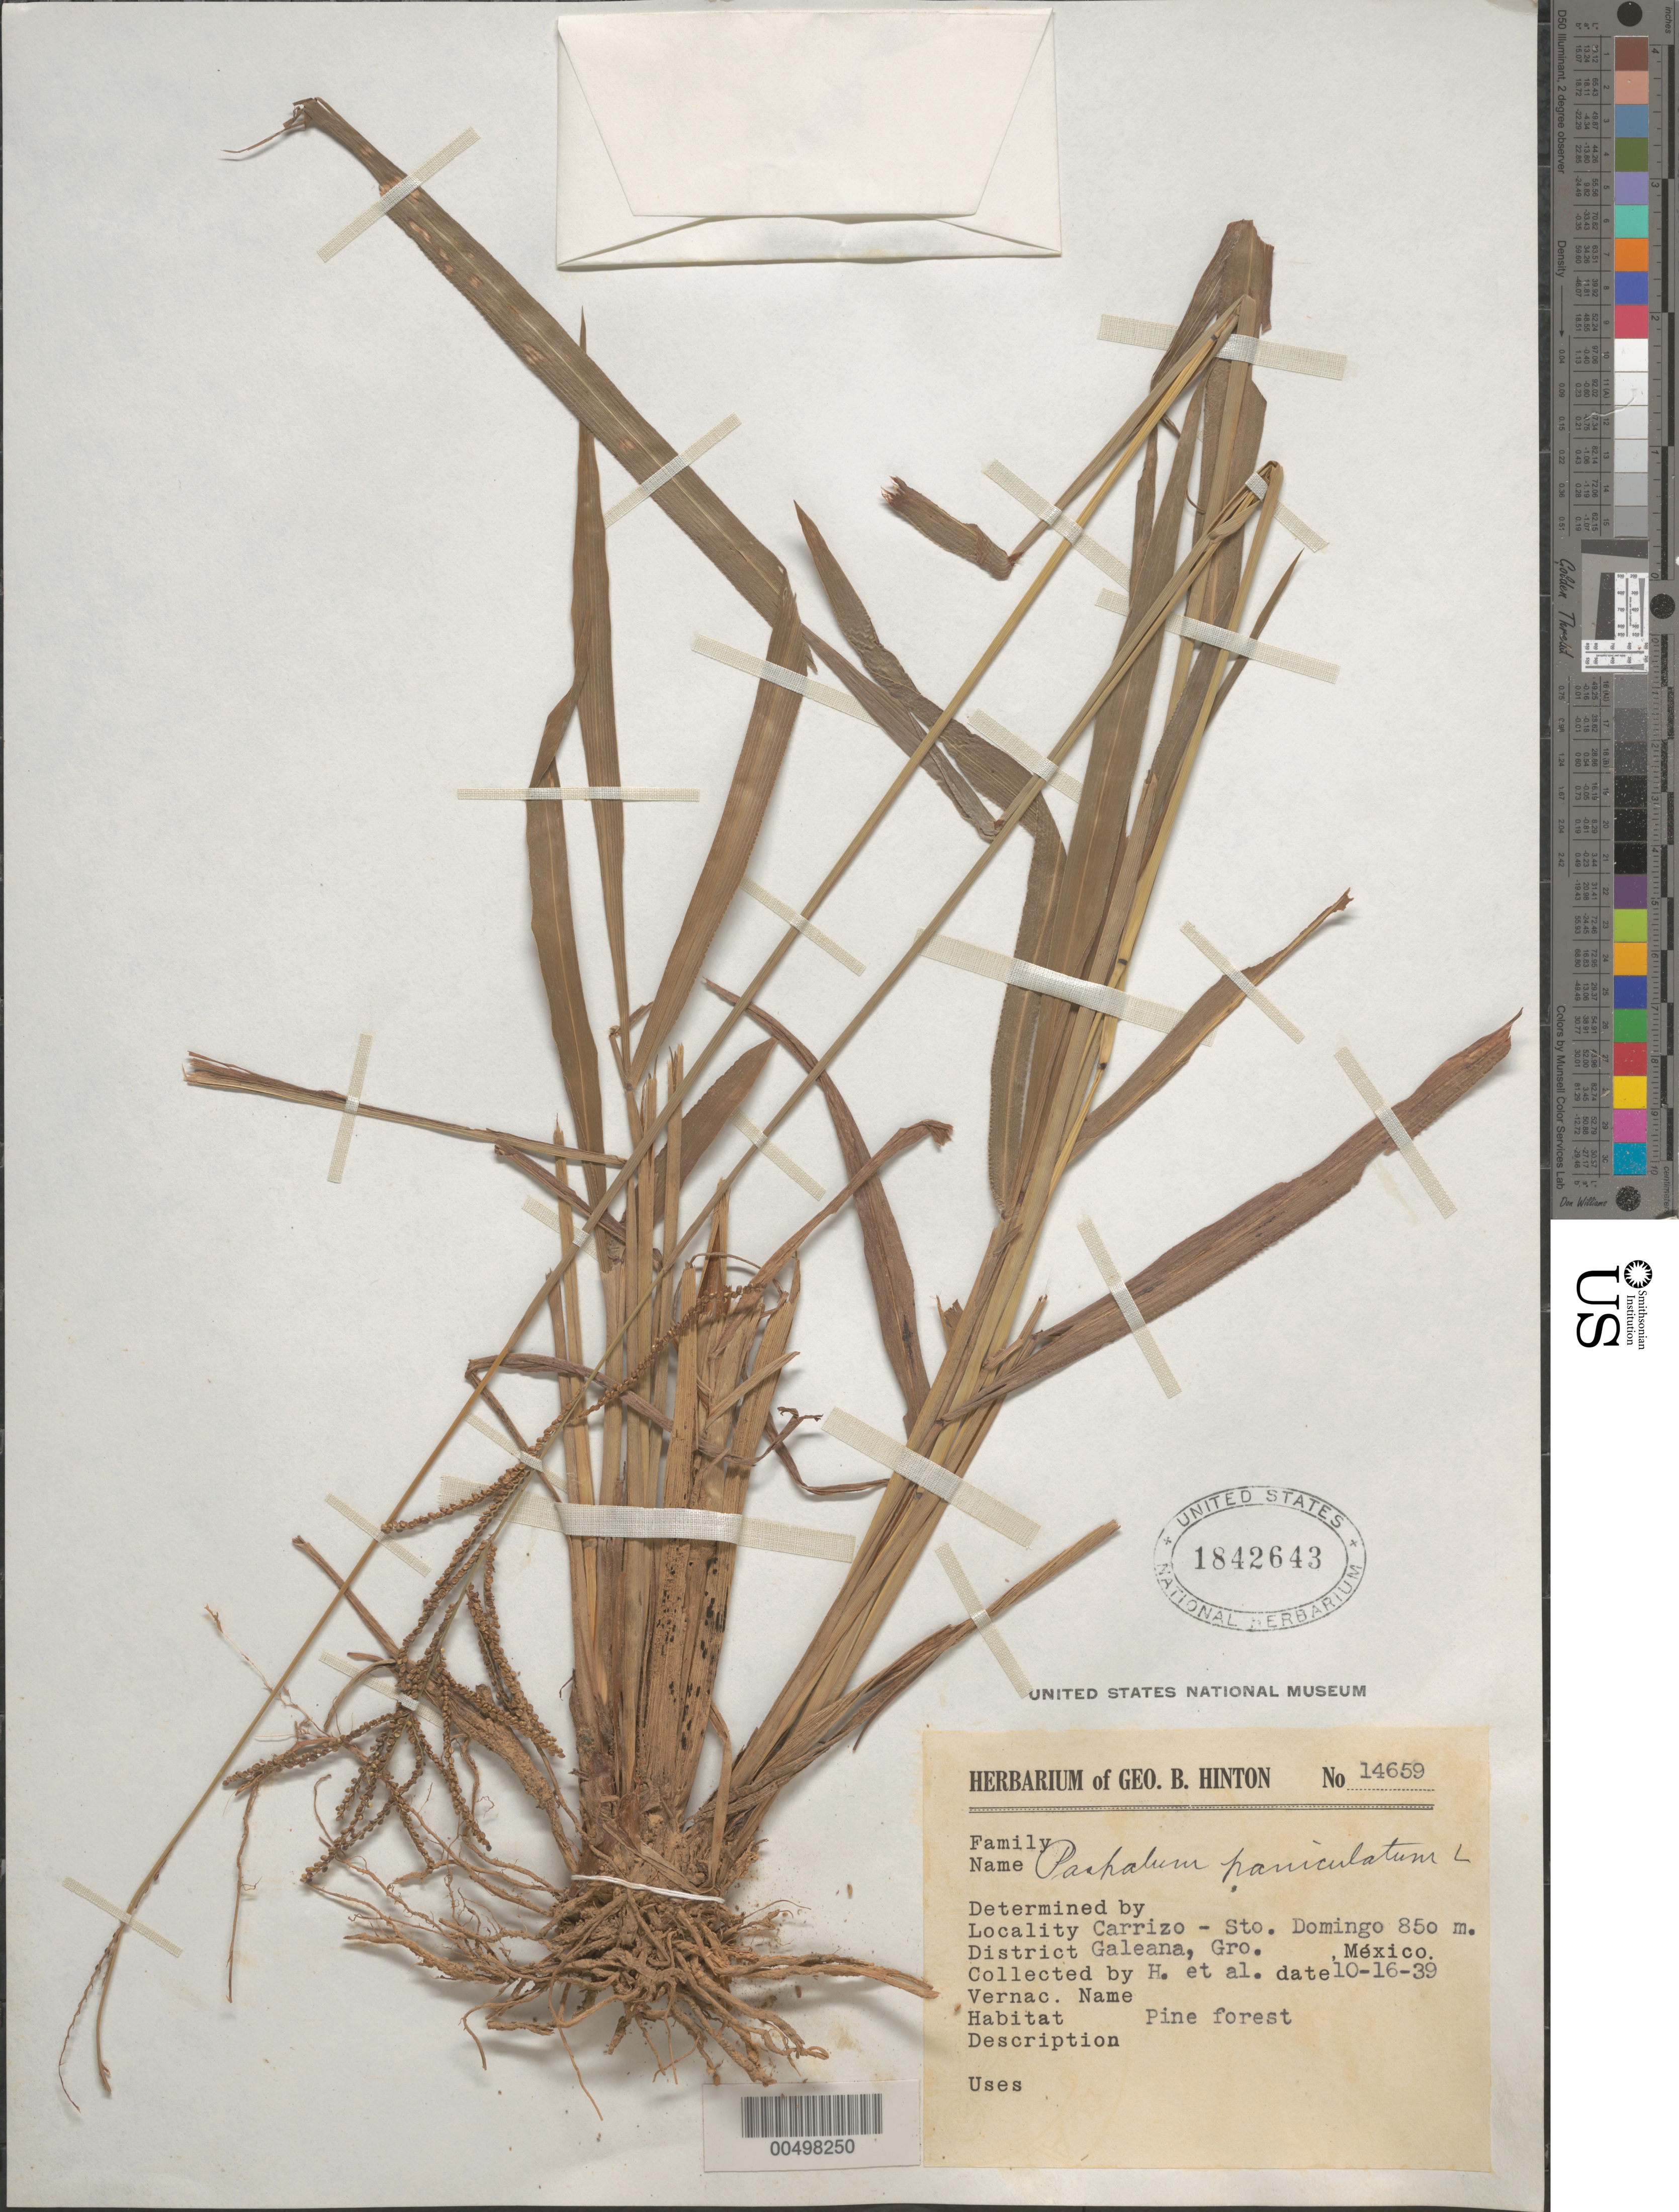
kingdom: Plantae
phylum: Tracheophyta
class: Liliopsida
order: Poales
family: Poaceae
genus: Paspalum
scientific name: Paspalum paniculatum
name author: L.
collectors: G. B. Hinton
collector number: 14659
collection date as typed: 16 Oct 1939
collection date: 1939-10-16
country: Mexico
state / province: Guerrero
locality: Carrizo - Sto. Domingo, Galeana Dist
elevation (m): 850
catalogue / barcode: US 1842643